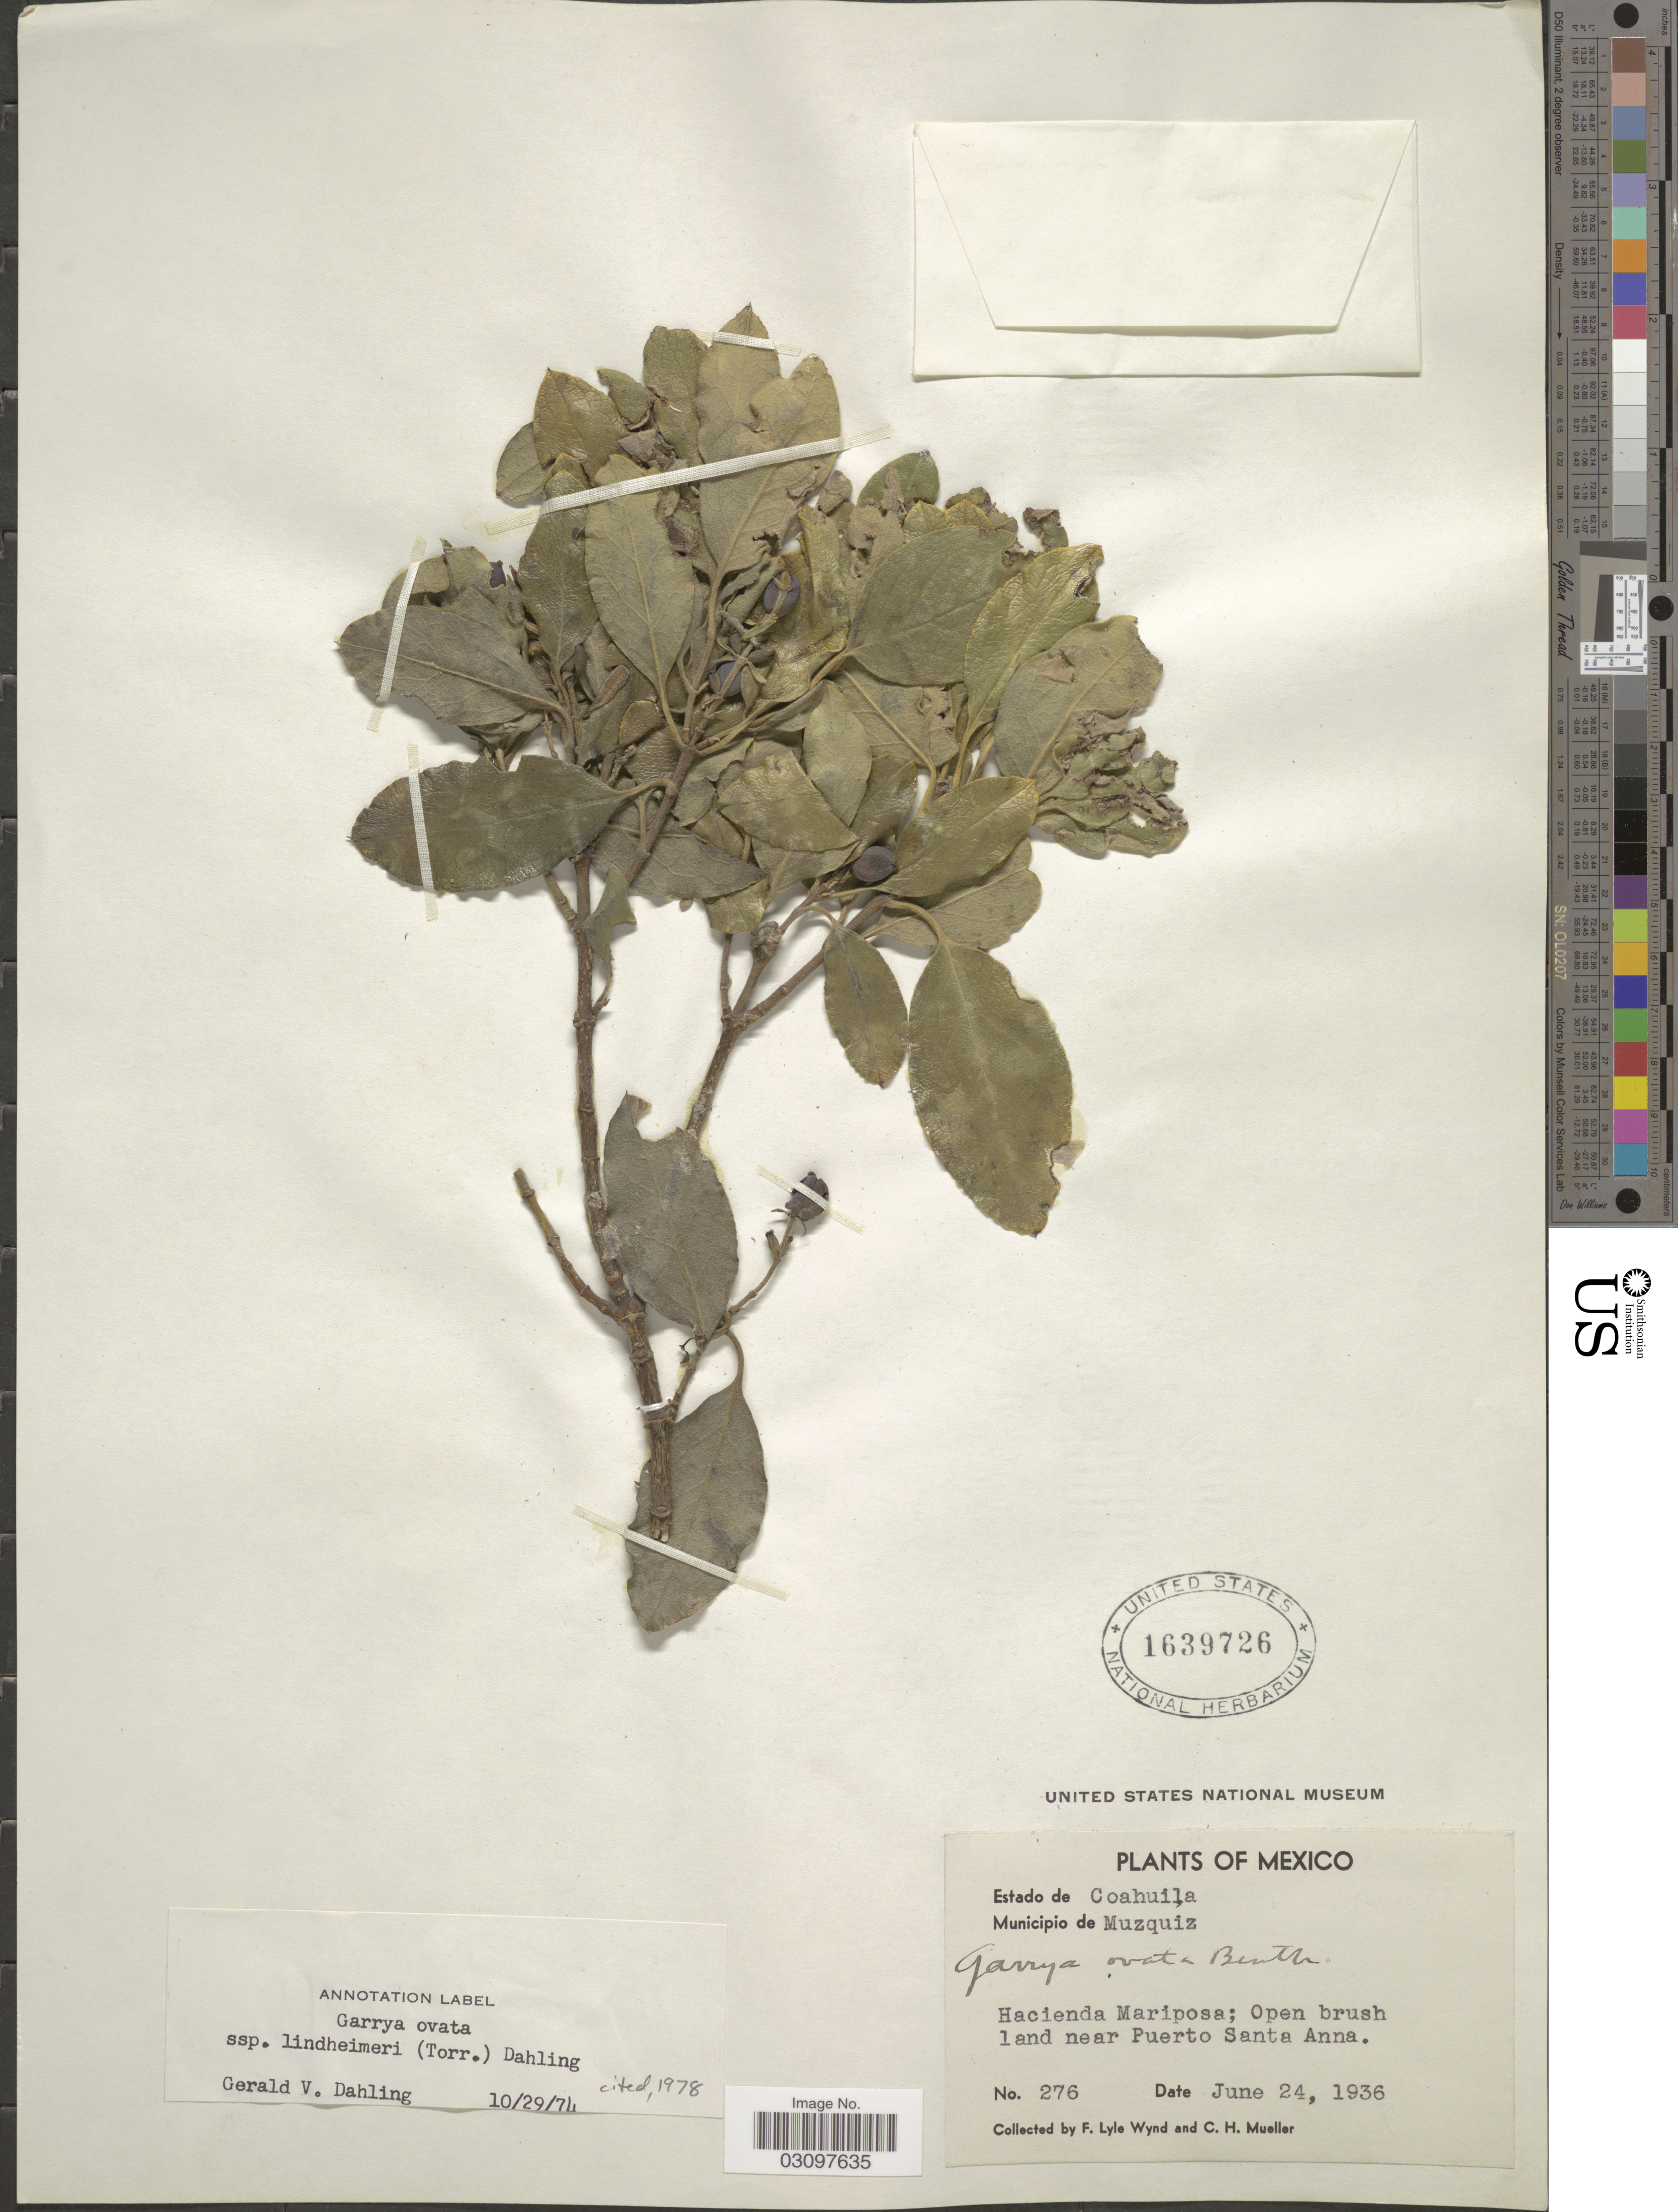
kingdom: Plantae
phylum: Tracheophyta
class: Magnoliopsida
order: Garryales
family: Garryaceae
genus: Garrya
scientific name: Garrya ovata subsp. lindheimeri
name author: (Torr.) Dahling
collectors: F. L. Wynd & C. H. Mueller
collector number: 276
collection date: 1936-06-24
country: Mexico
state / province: Coahuila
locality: Municipio de Muzquiz. Hacienda Mariposa; Open brush land near Puerto Santa Anna.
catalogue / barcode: US 1639726